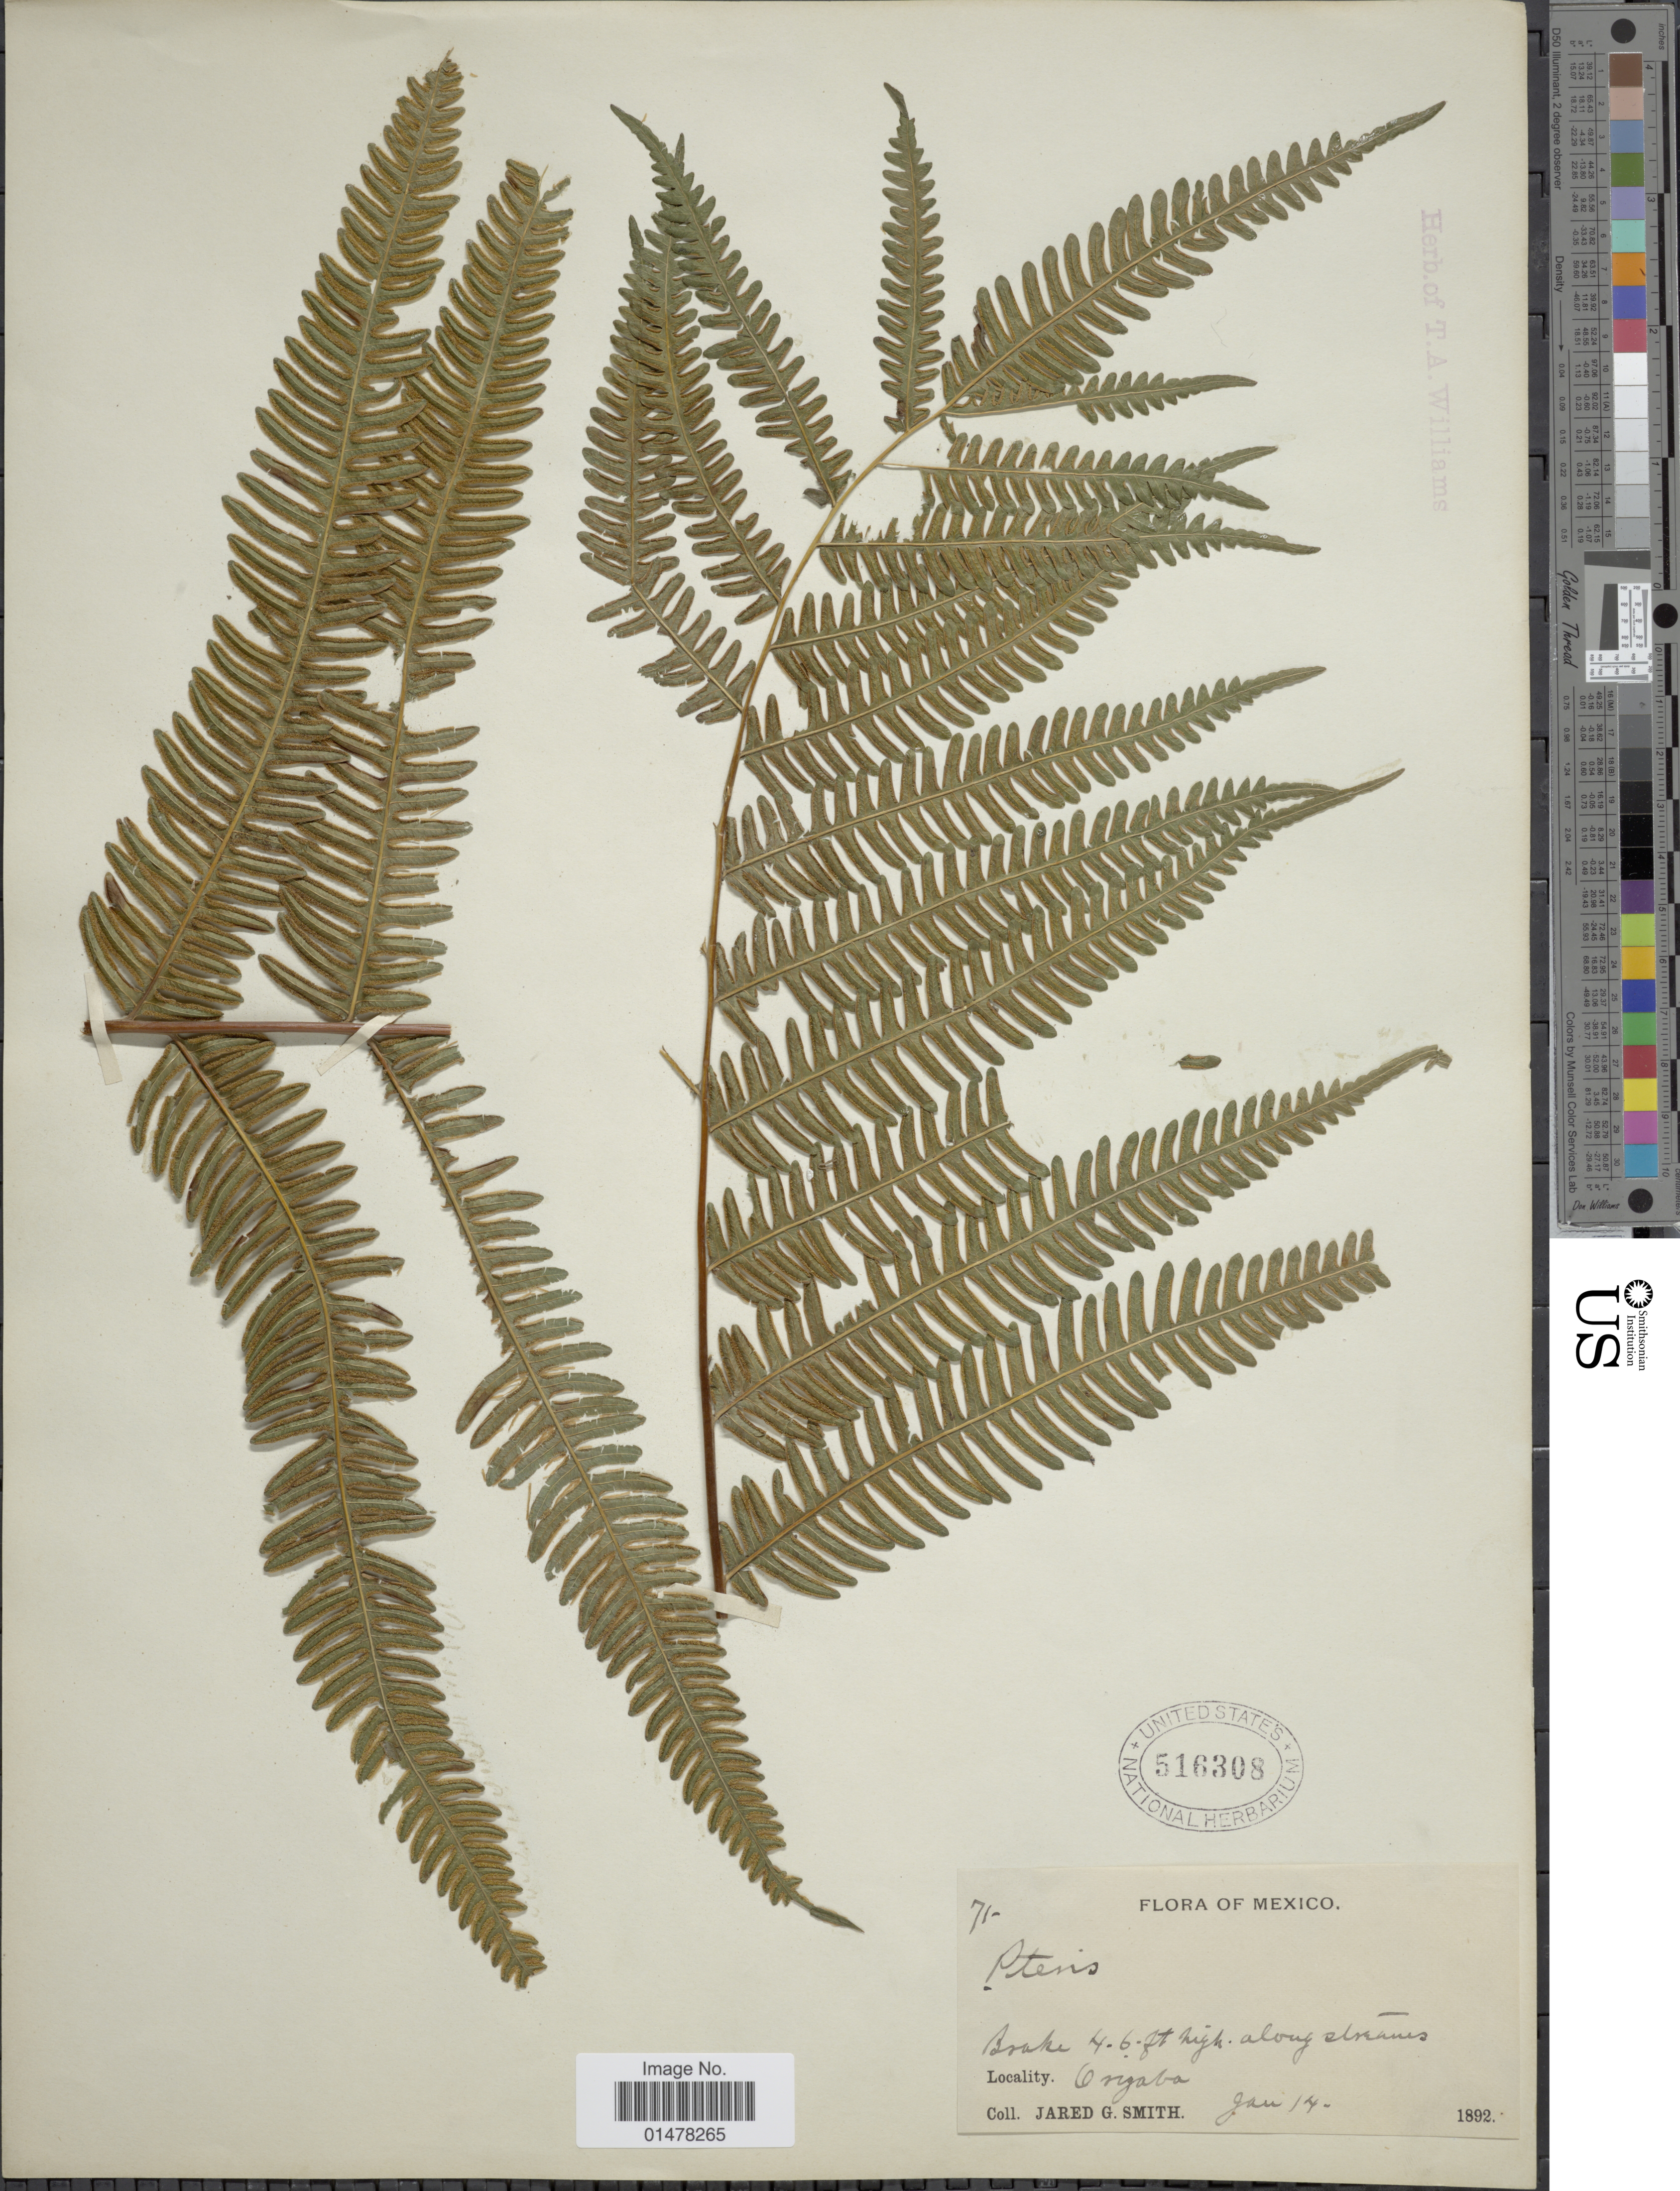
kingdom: Plantae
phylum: Tracheophyta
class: Polypodiopsida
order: Polypodiales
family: Pteridaceae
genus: Pteris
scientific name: Pteris quadriaurita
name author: Retz.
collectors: J. G. Smith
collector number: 71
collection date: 1892-01-14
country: Mexico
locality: Flora of Mexico, Orizaba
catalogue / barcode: US 516308